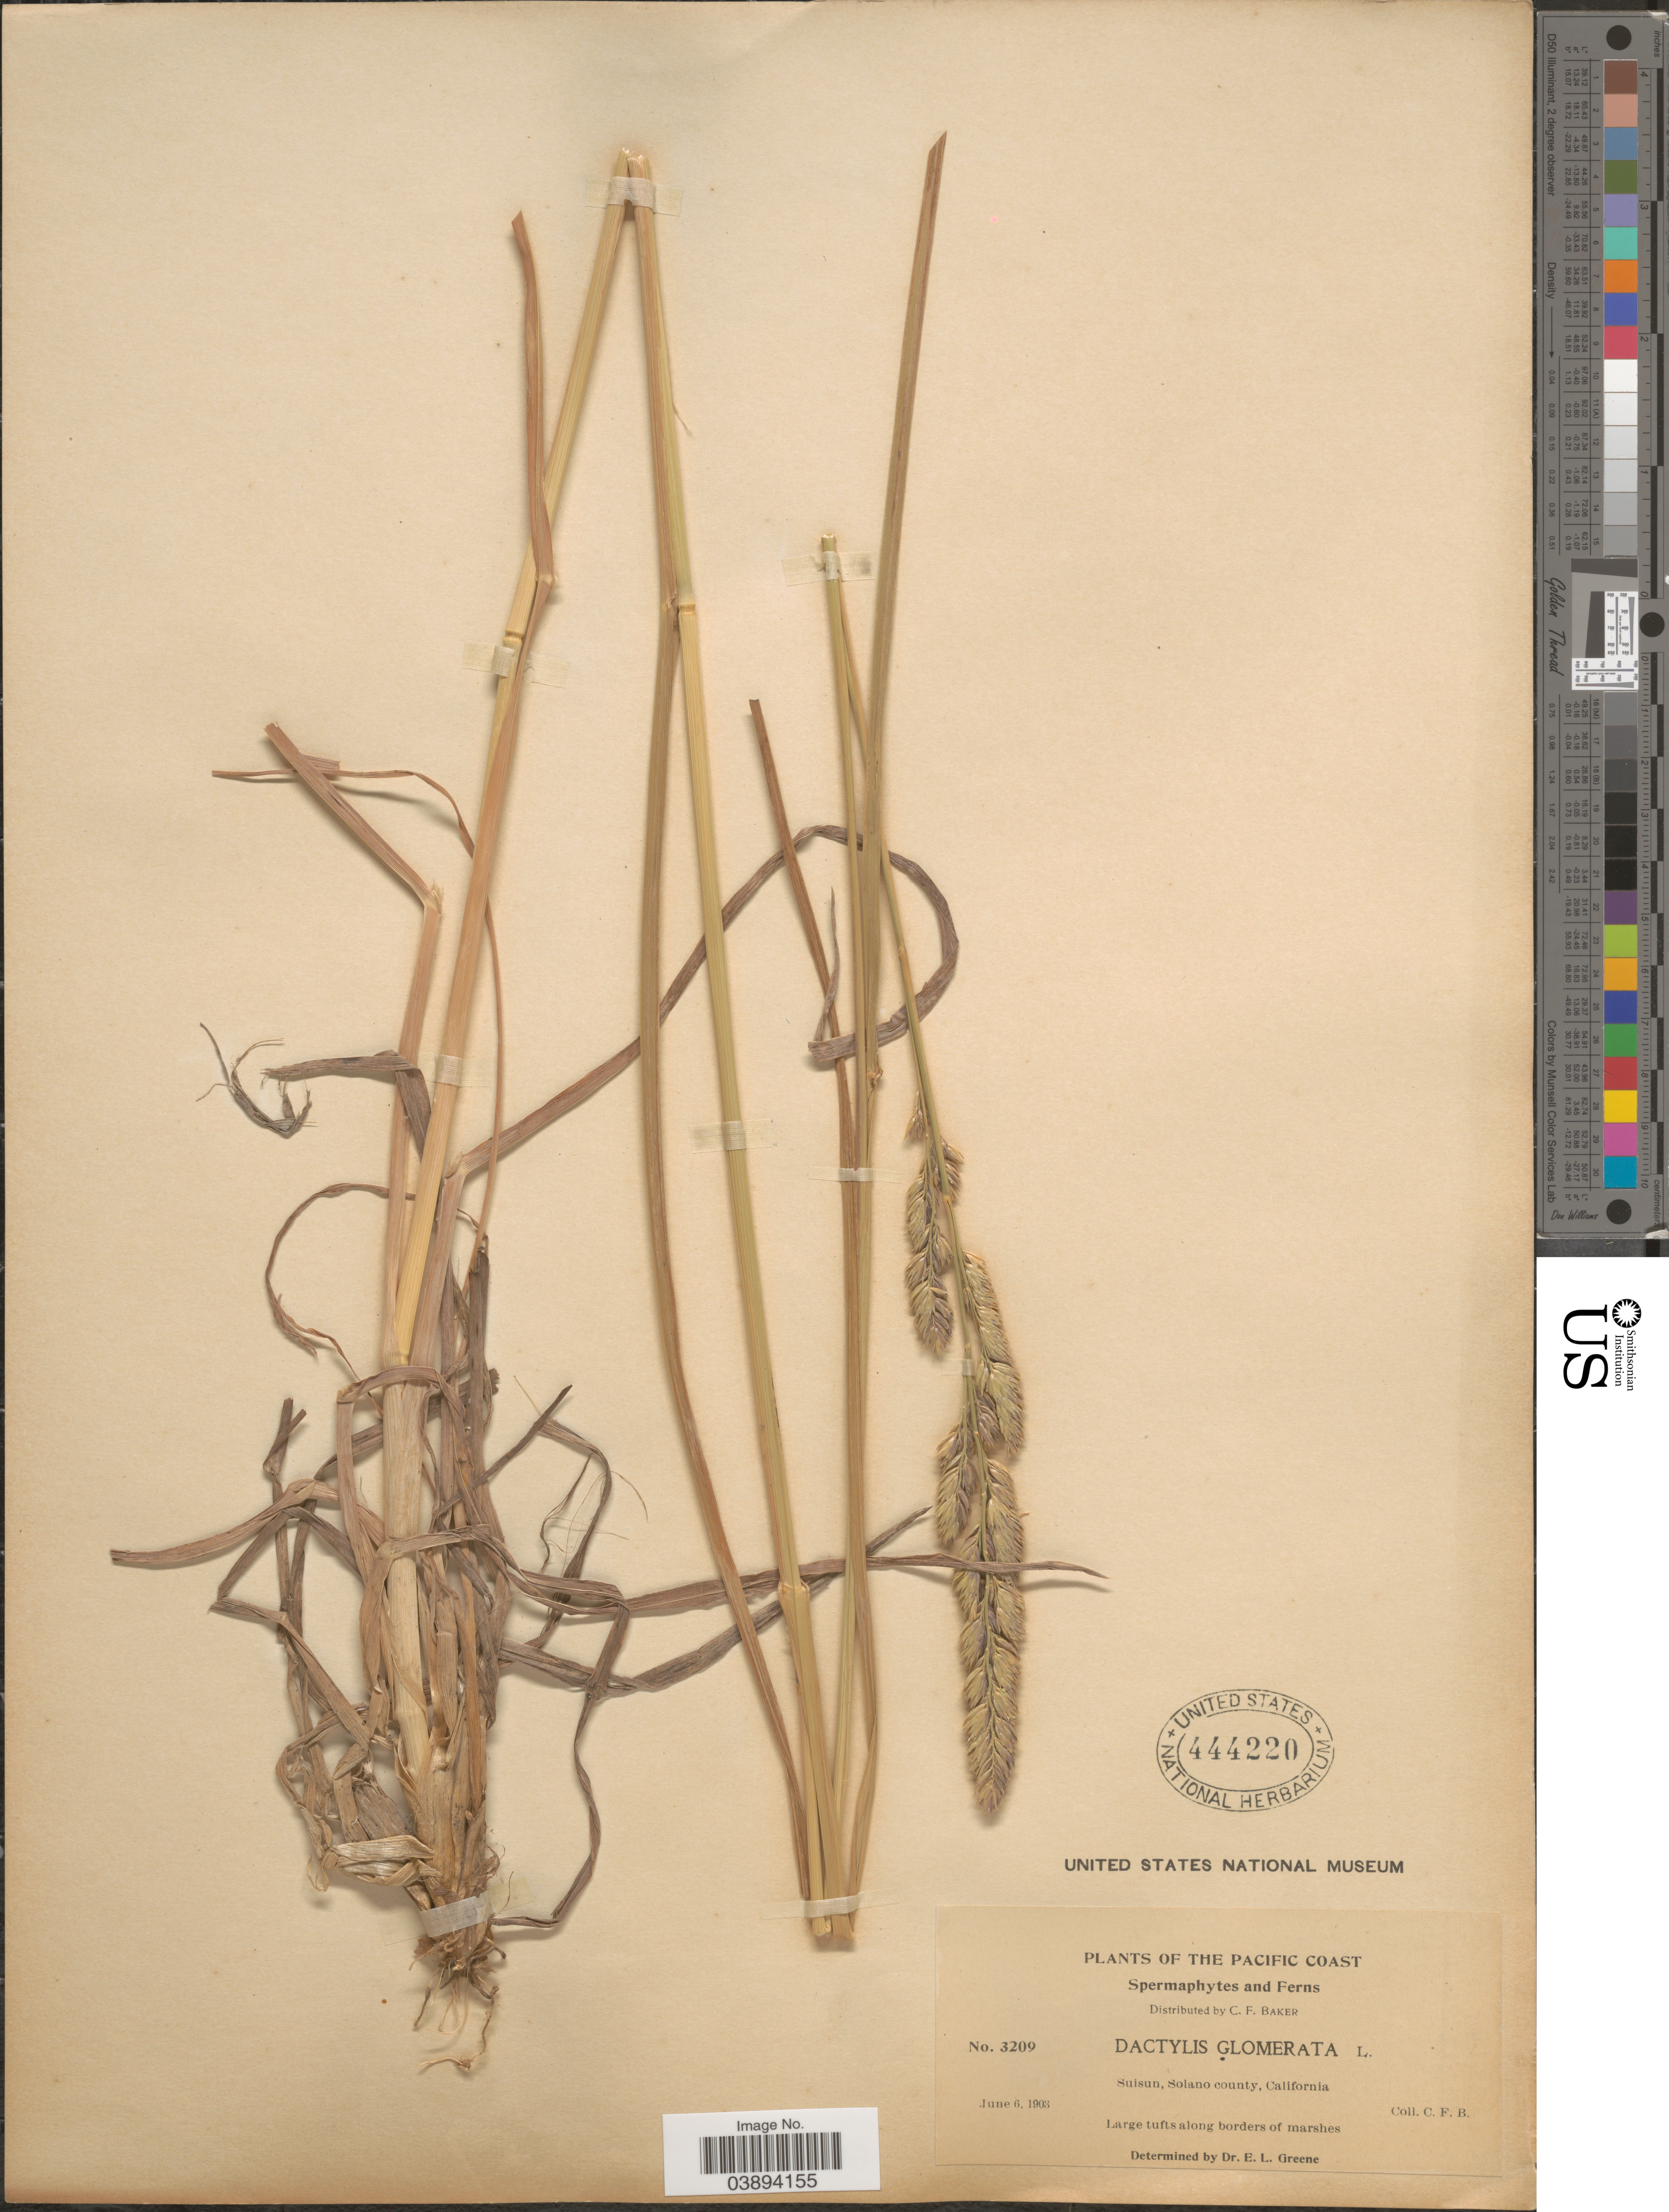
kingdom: Plantae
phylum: Tracheophyta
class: Liliopsida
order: Poales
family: Poaceae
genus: Dactylis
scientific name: Dactylis glomerata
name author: L.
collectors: C. F. Baker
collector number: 3209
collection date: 1903-06-06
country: United States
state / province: California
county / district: Solano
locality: The Pacififc Coast. Suisun, Solano county.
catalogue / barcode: US 444220